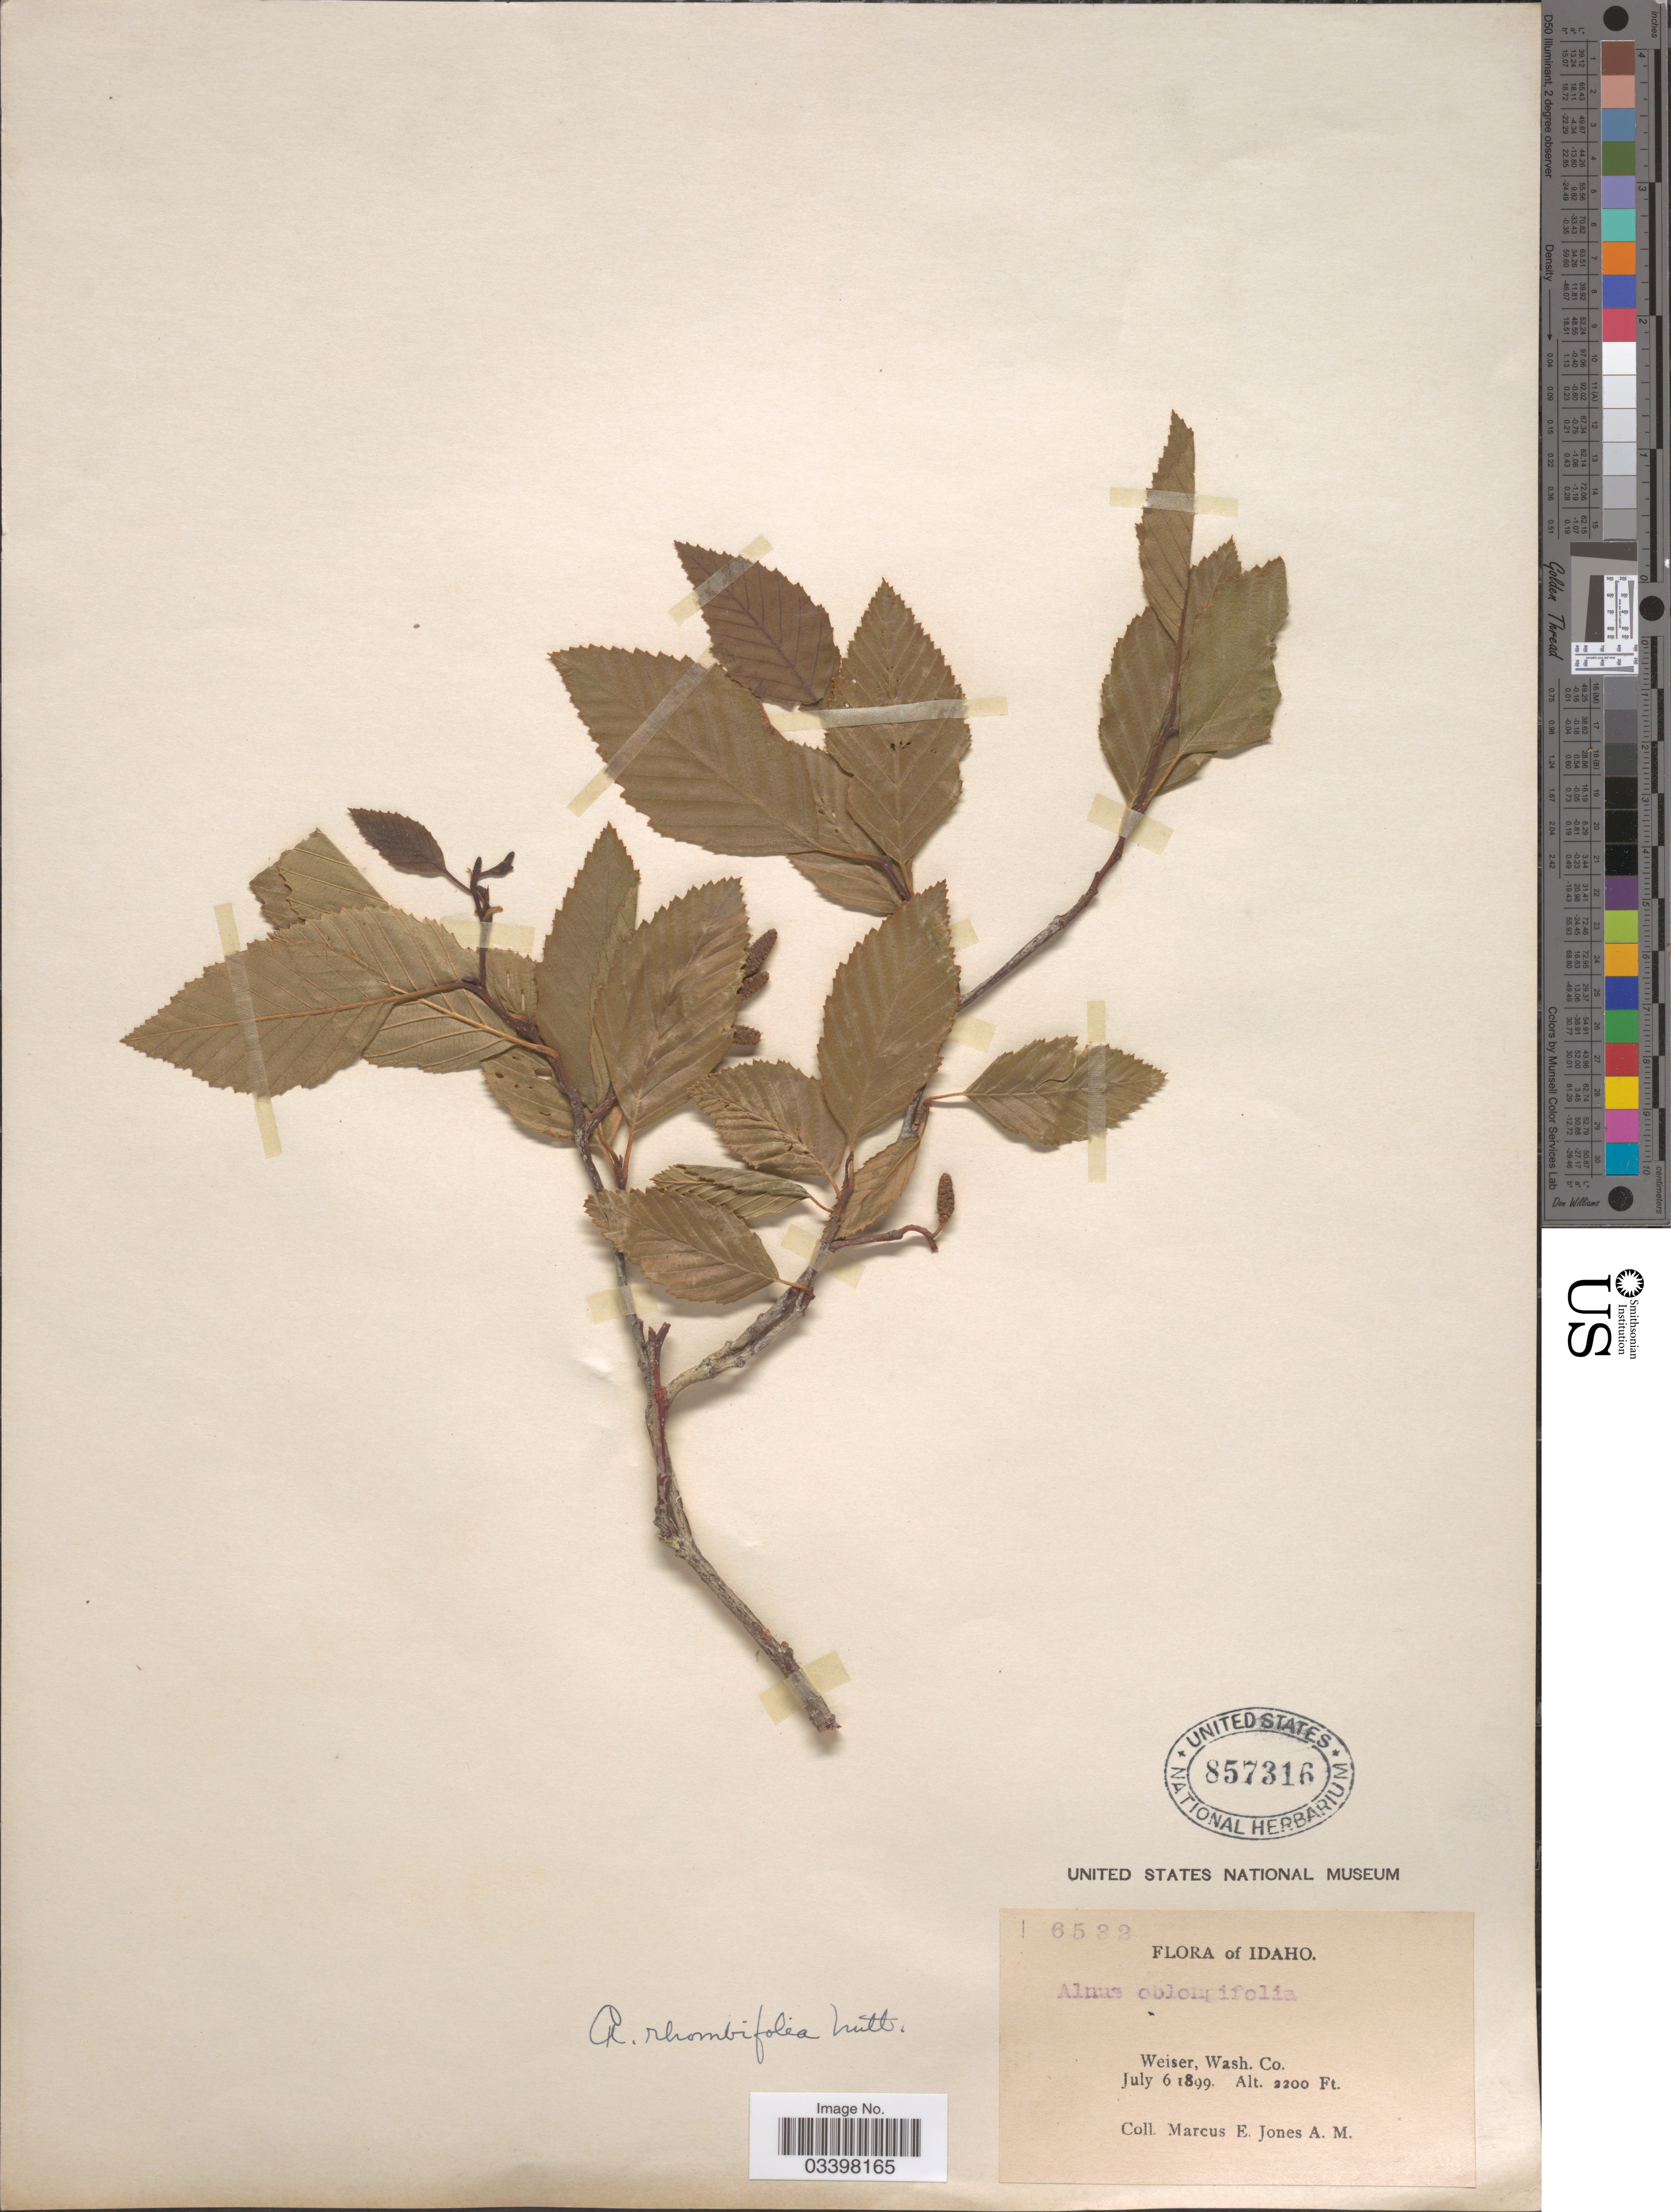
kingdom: Plantae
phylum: Tracheophyta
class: Magnoliopsida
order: Fagales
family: Betulaceae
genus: Alnus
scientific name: Alnus rhombifolia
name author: Nutt.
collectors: M. E. Jones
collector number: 6532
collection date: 1899-07-06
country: United States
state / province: Idaho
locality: Weiser, Wash. Co.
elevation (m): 671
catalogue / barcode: US 857316